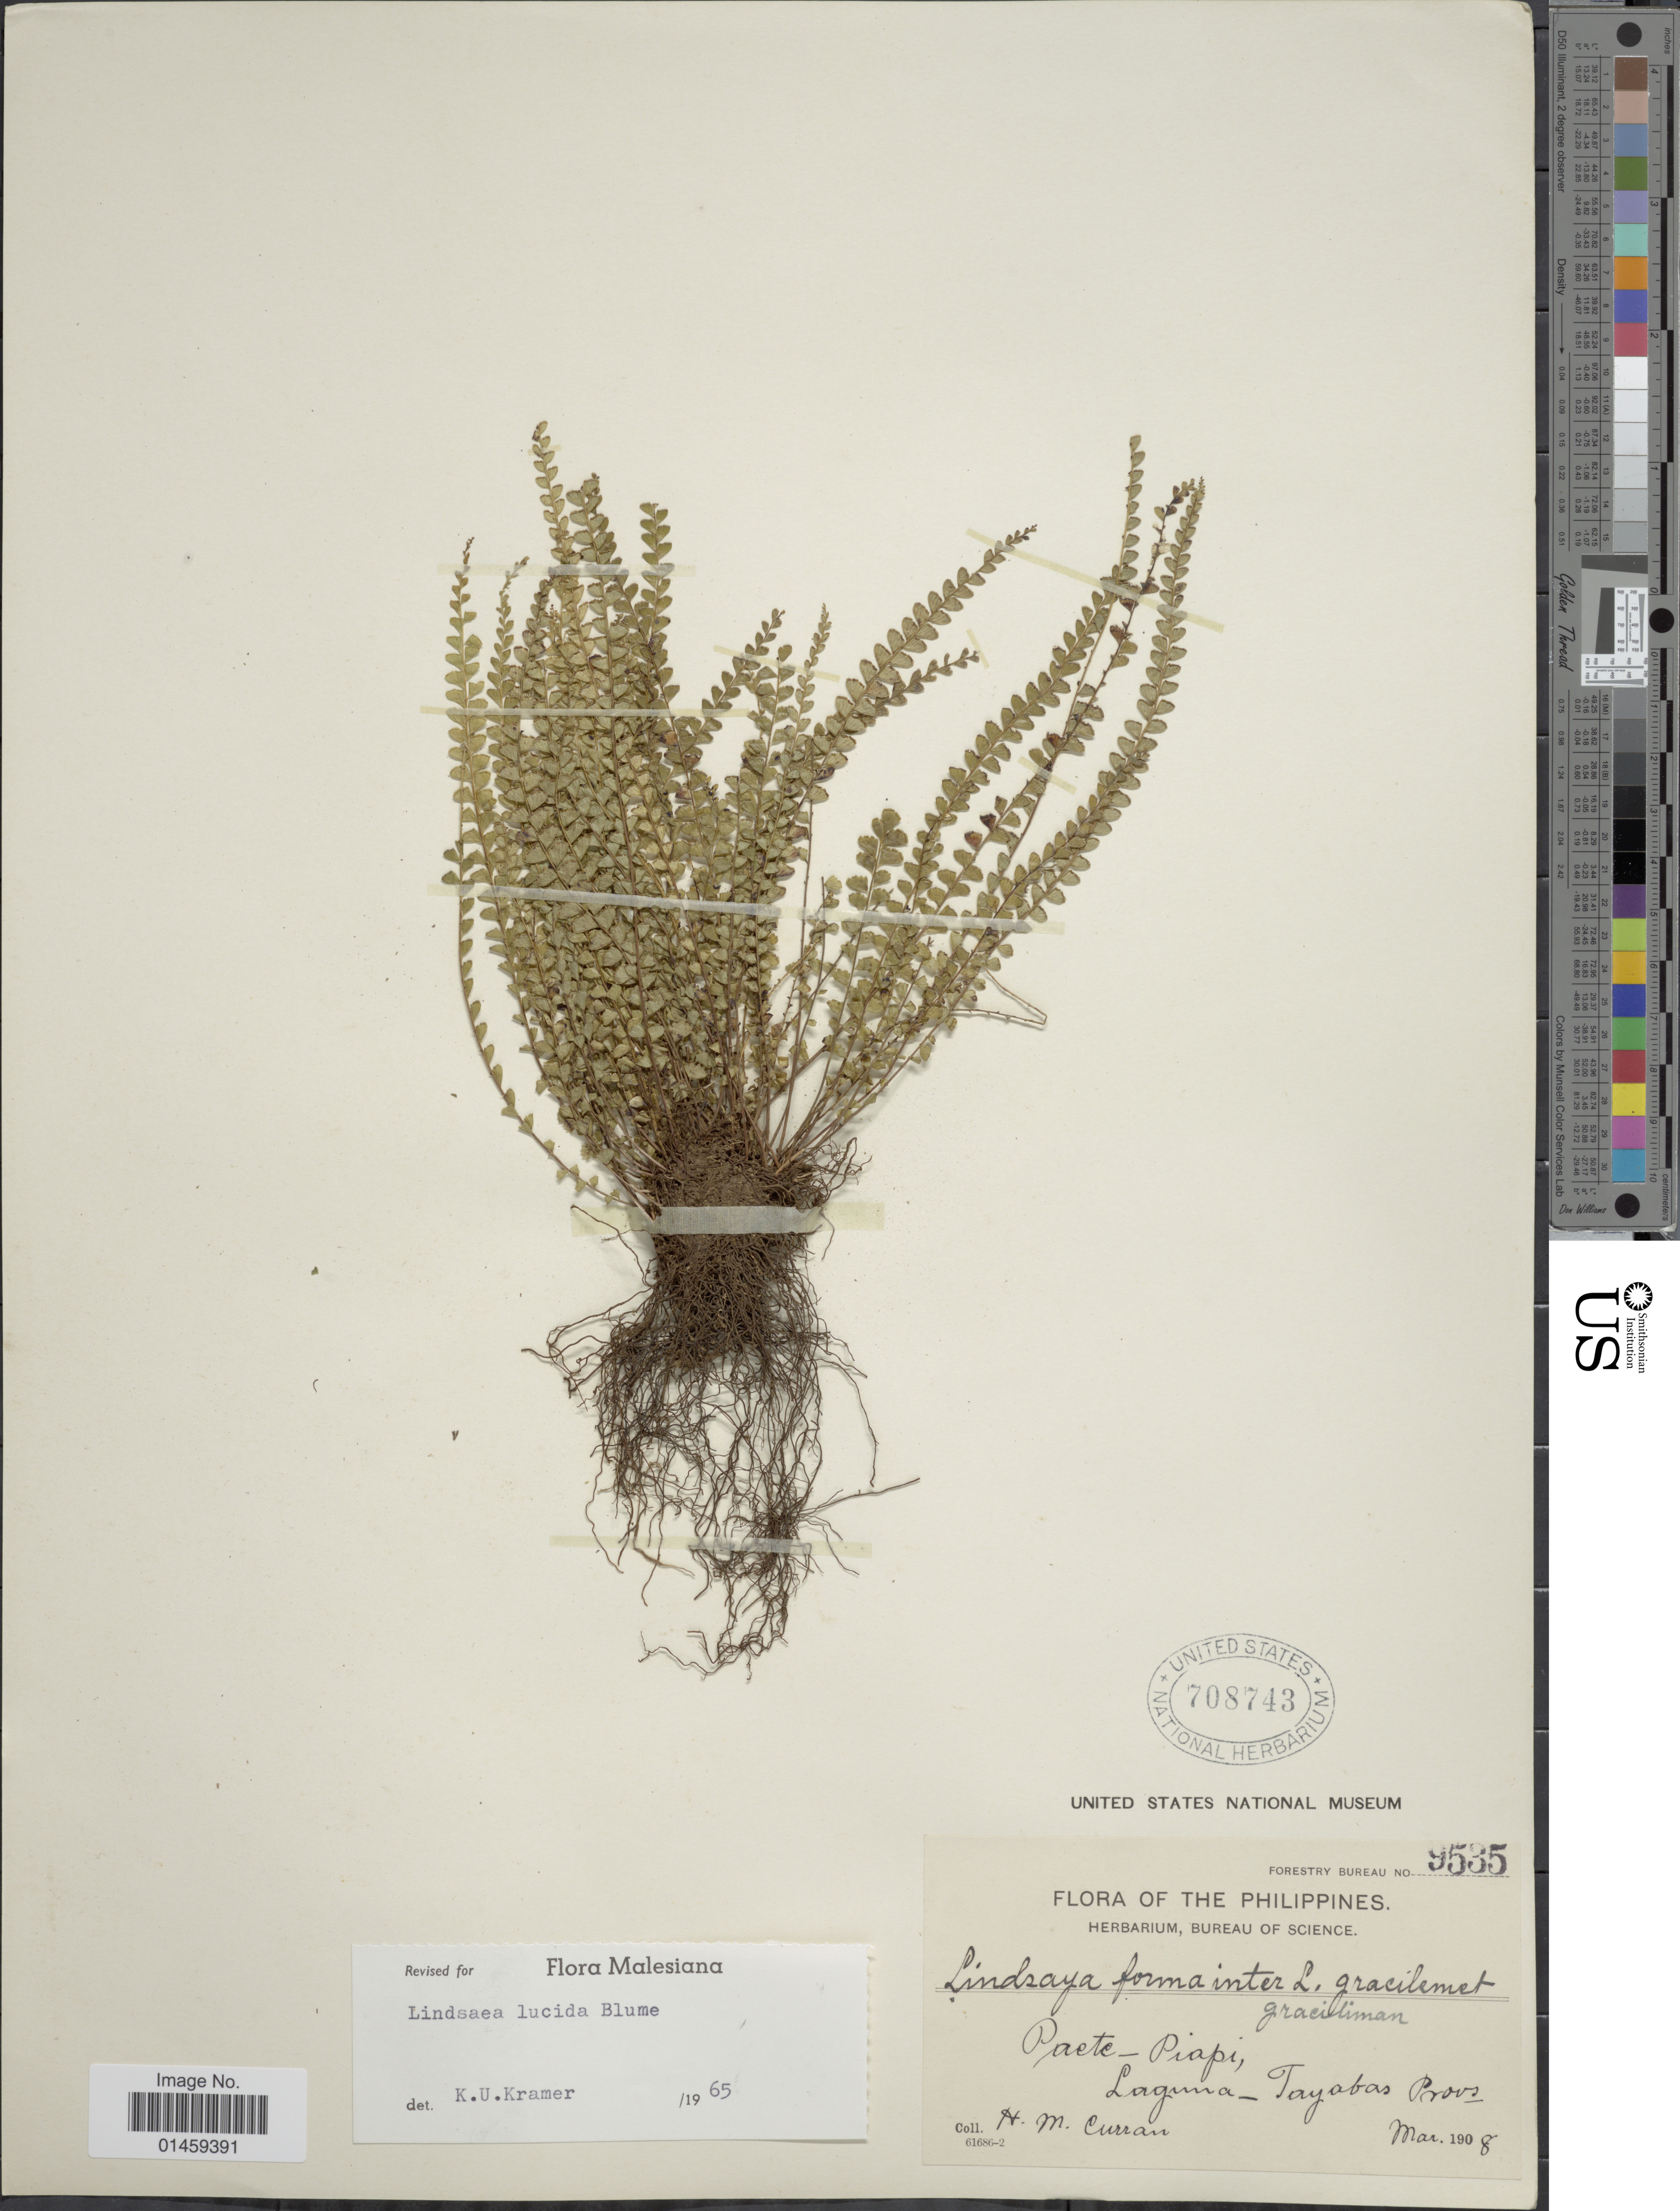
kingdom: Plantae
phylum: Tracheophyta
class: Polypodiopsida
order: Polypodiales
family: Lindsaeaceae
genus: Lindsaea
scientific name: Lindsaea lucida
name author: Blume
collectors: H. M. Curran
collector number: Forestry Bureau 9535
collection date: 1908-03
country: Philippines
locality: Pacte-Piapi, Laguna-Tayabas Provs.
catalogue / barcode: US 708743